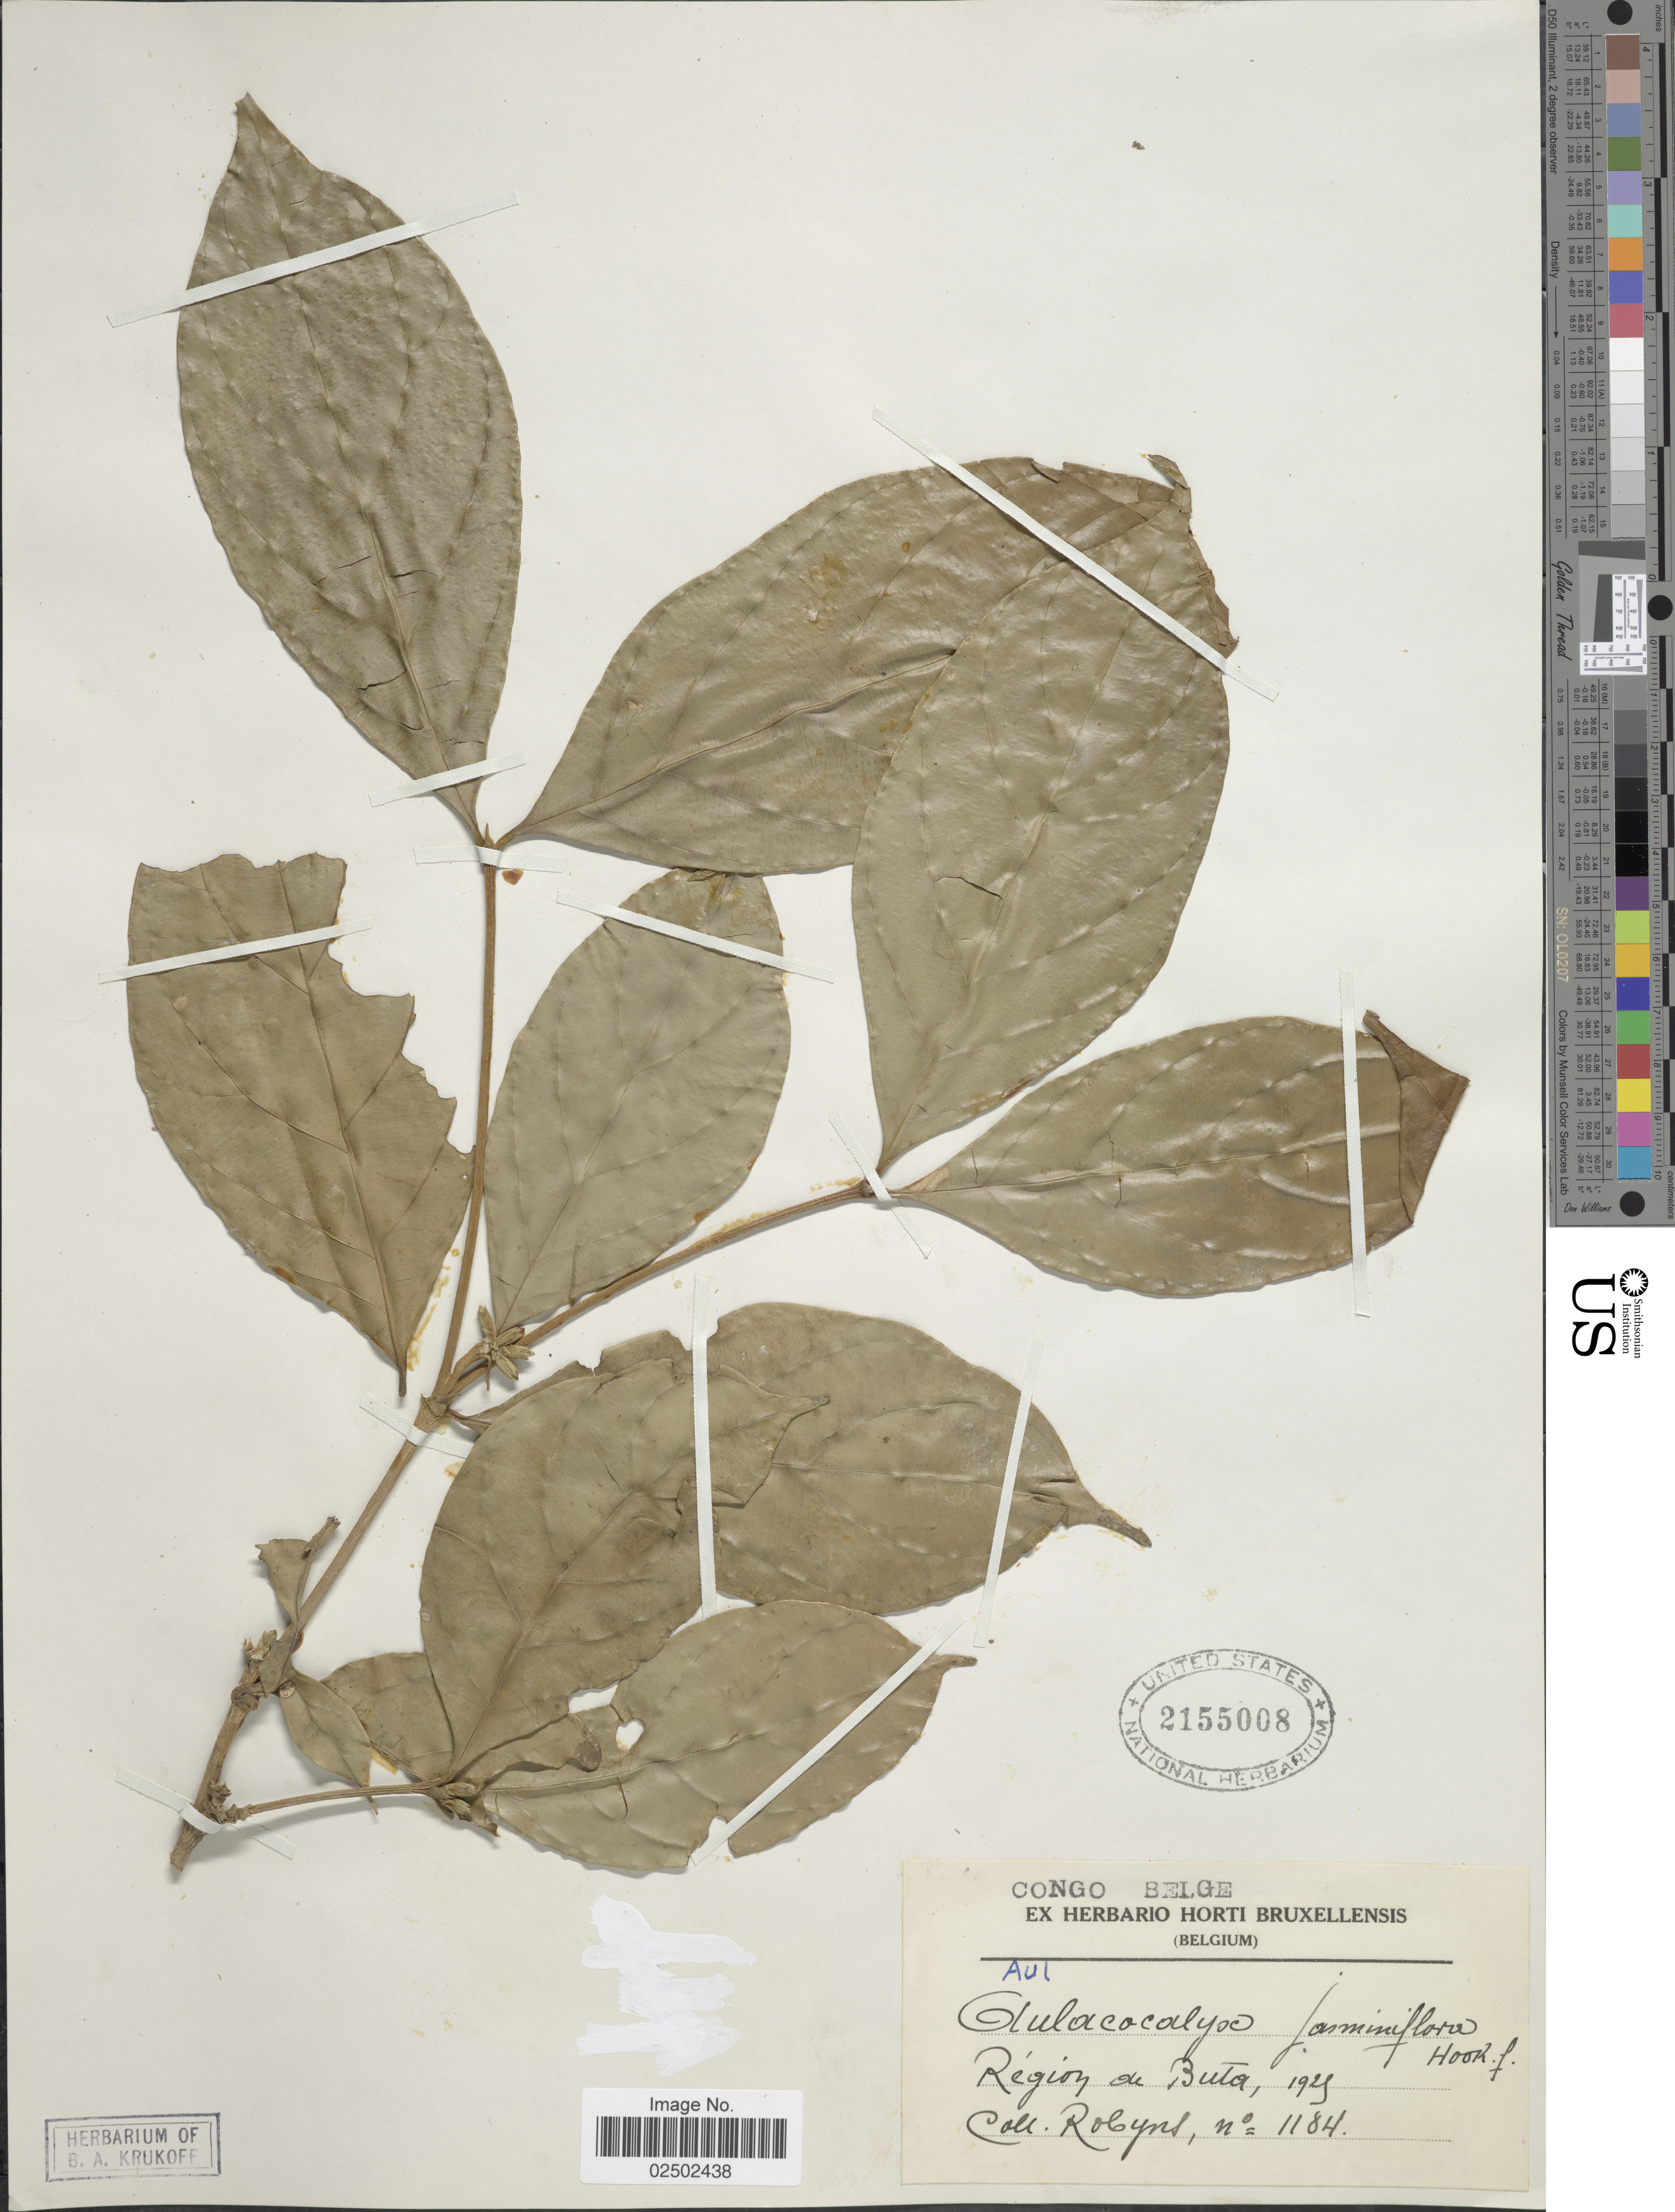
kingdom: Plantae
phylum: Tracheophyta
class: Magnoliopsida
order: Gentianales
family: Rubiaceae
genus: Aulacocalyx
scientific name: Aulacocalyx jasminiflora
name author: Hook. f.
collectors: -. Robyns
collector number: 1184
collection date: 1925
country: Congo, Democratic Republic of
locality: Congo Belge. Region de Buta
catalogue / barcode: US 2155008